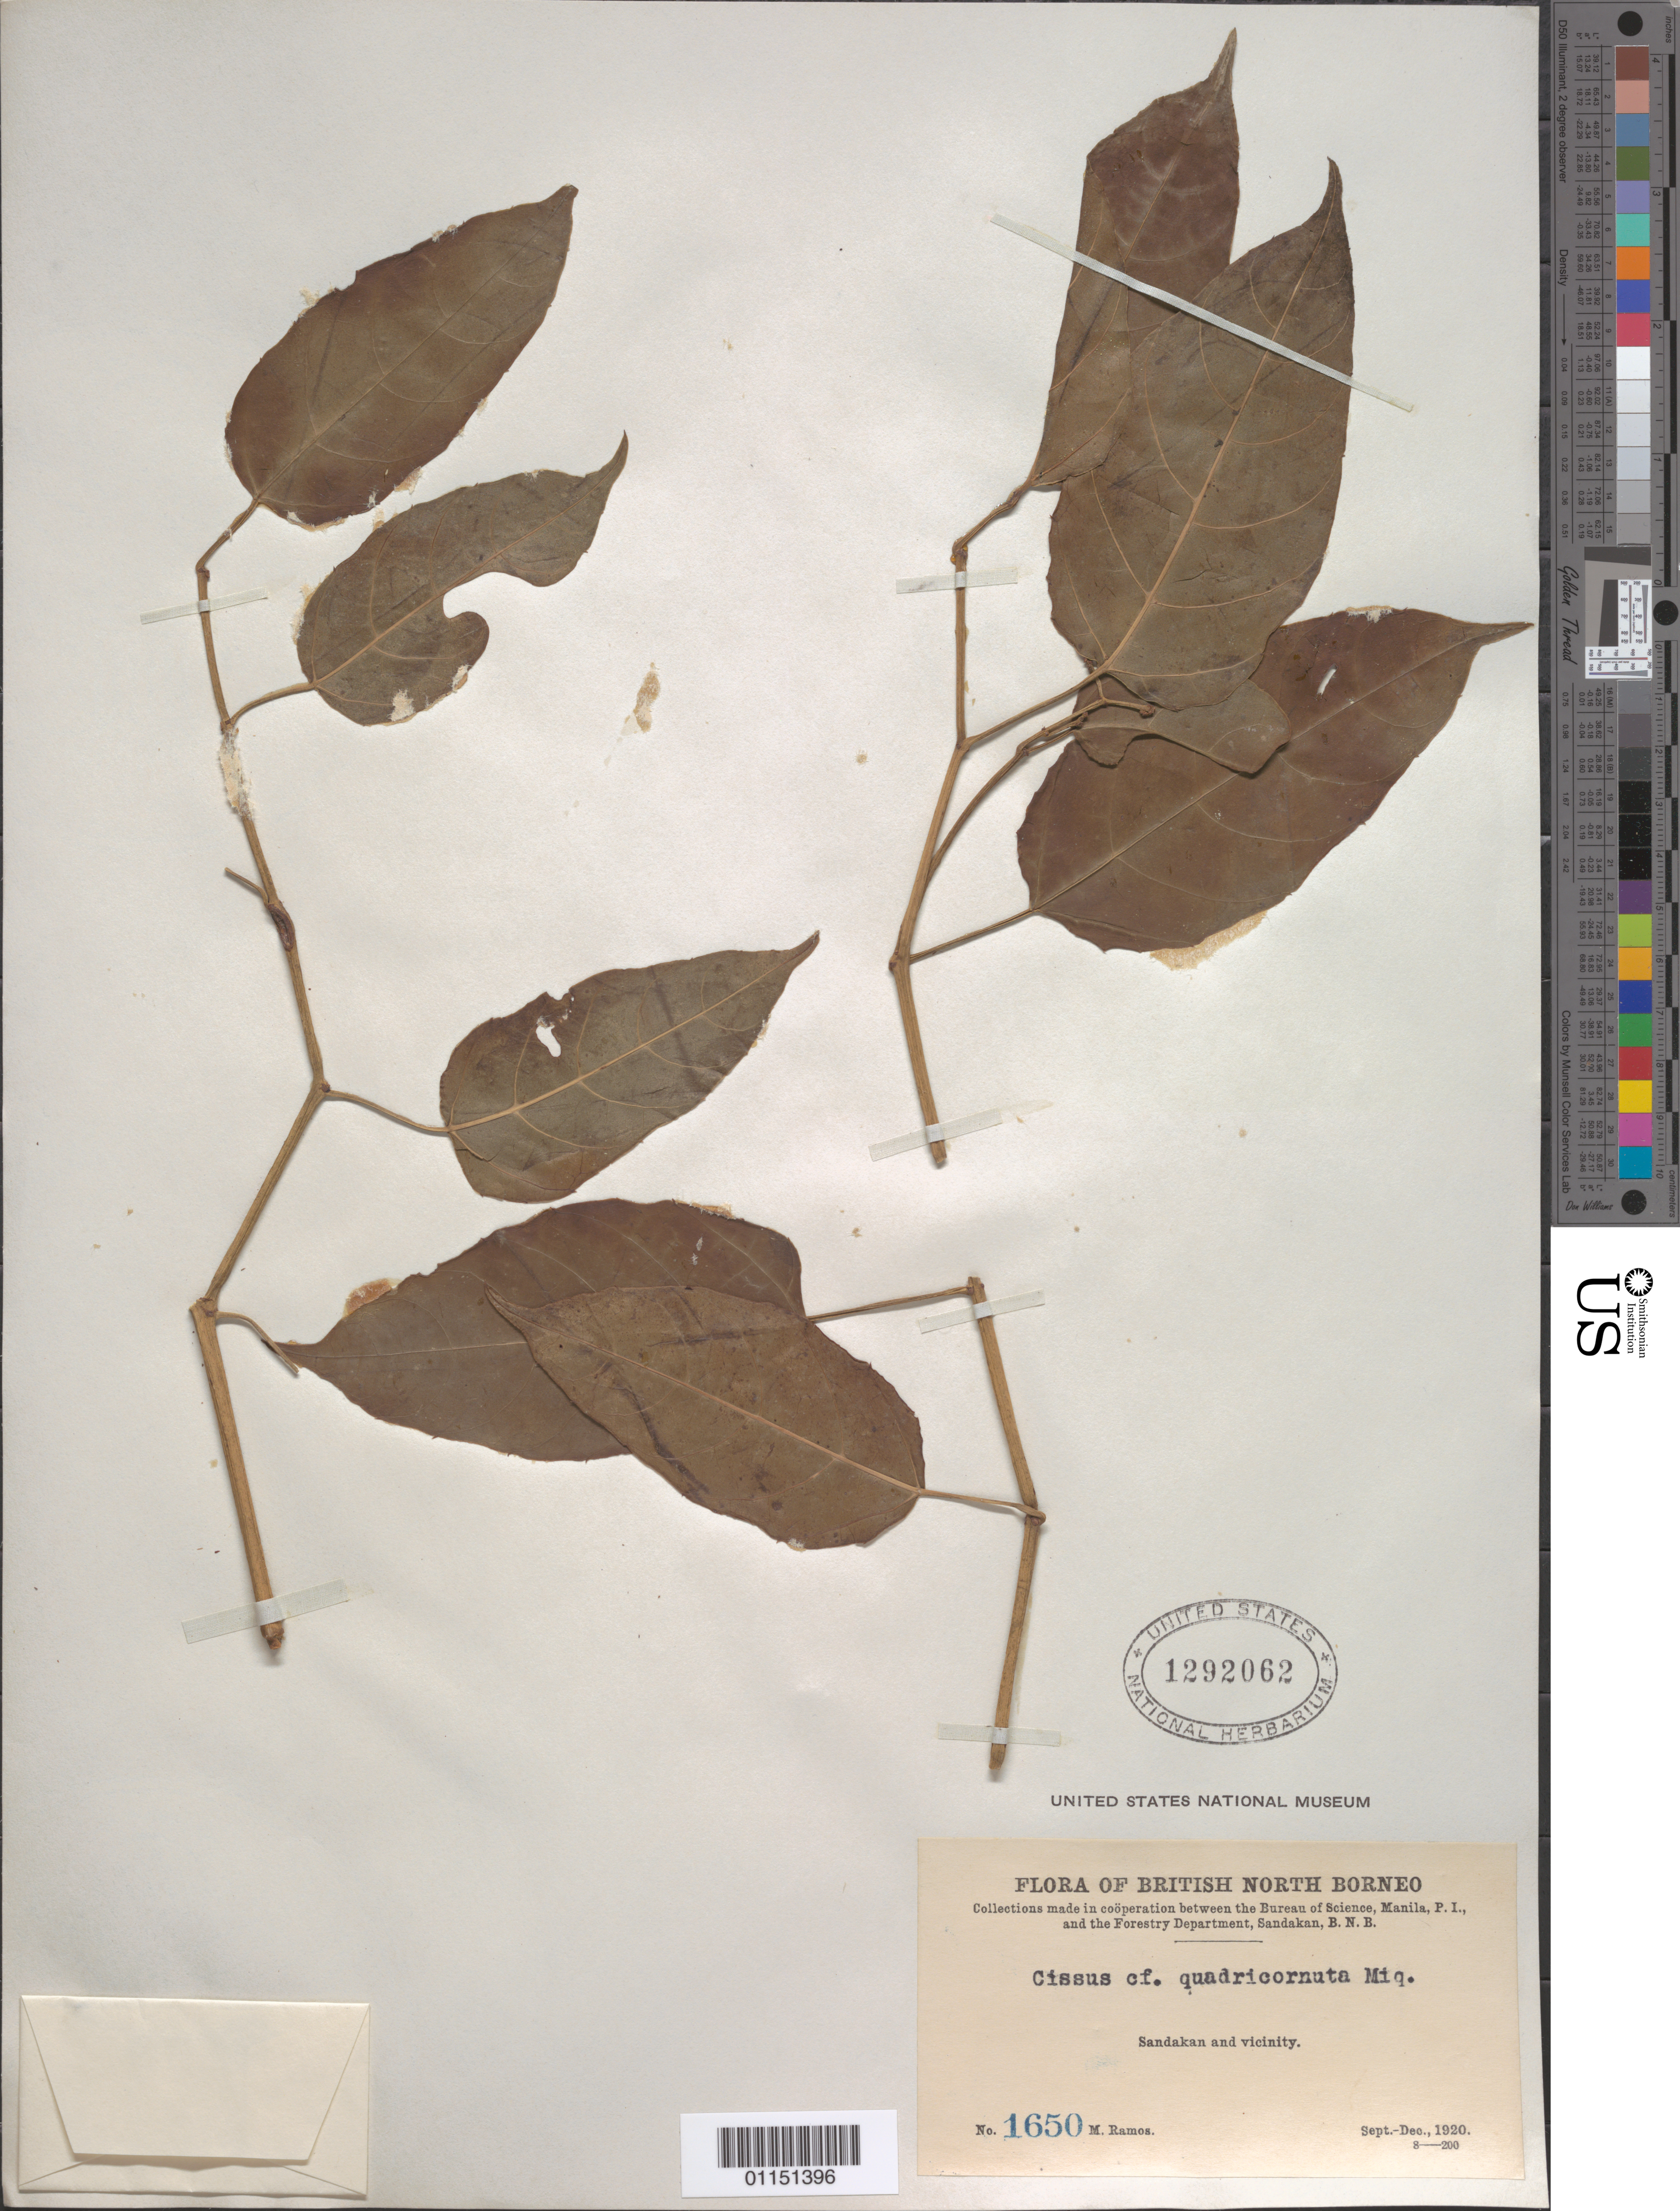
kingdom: Plantae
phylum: Tracheophyta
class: Magnoliopsida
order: Vitales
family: Vitaceae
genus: Vitis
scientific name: Vitis quadricornuta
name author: Miq.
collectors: M. Ramos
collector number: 1650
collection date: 1920-09/1920-12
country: Malaysia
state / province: Sabah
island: Borneo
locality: Sandakan and vicinity.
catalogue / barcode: US 1292062